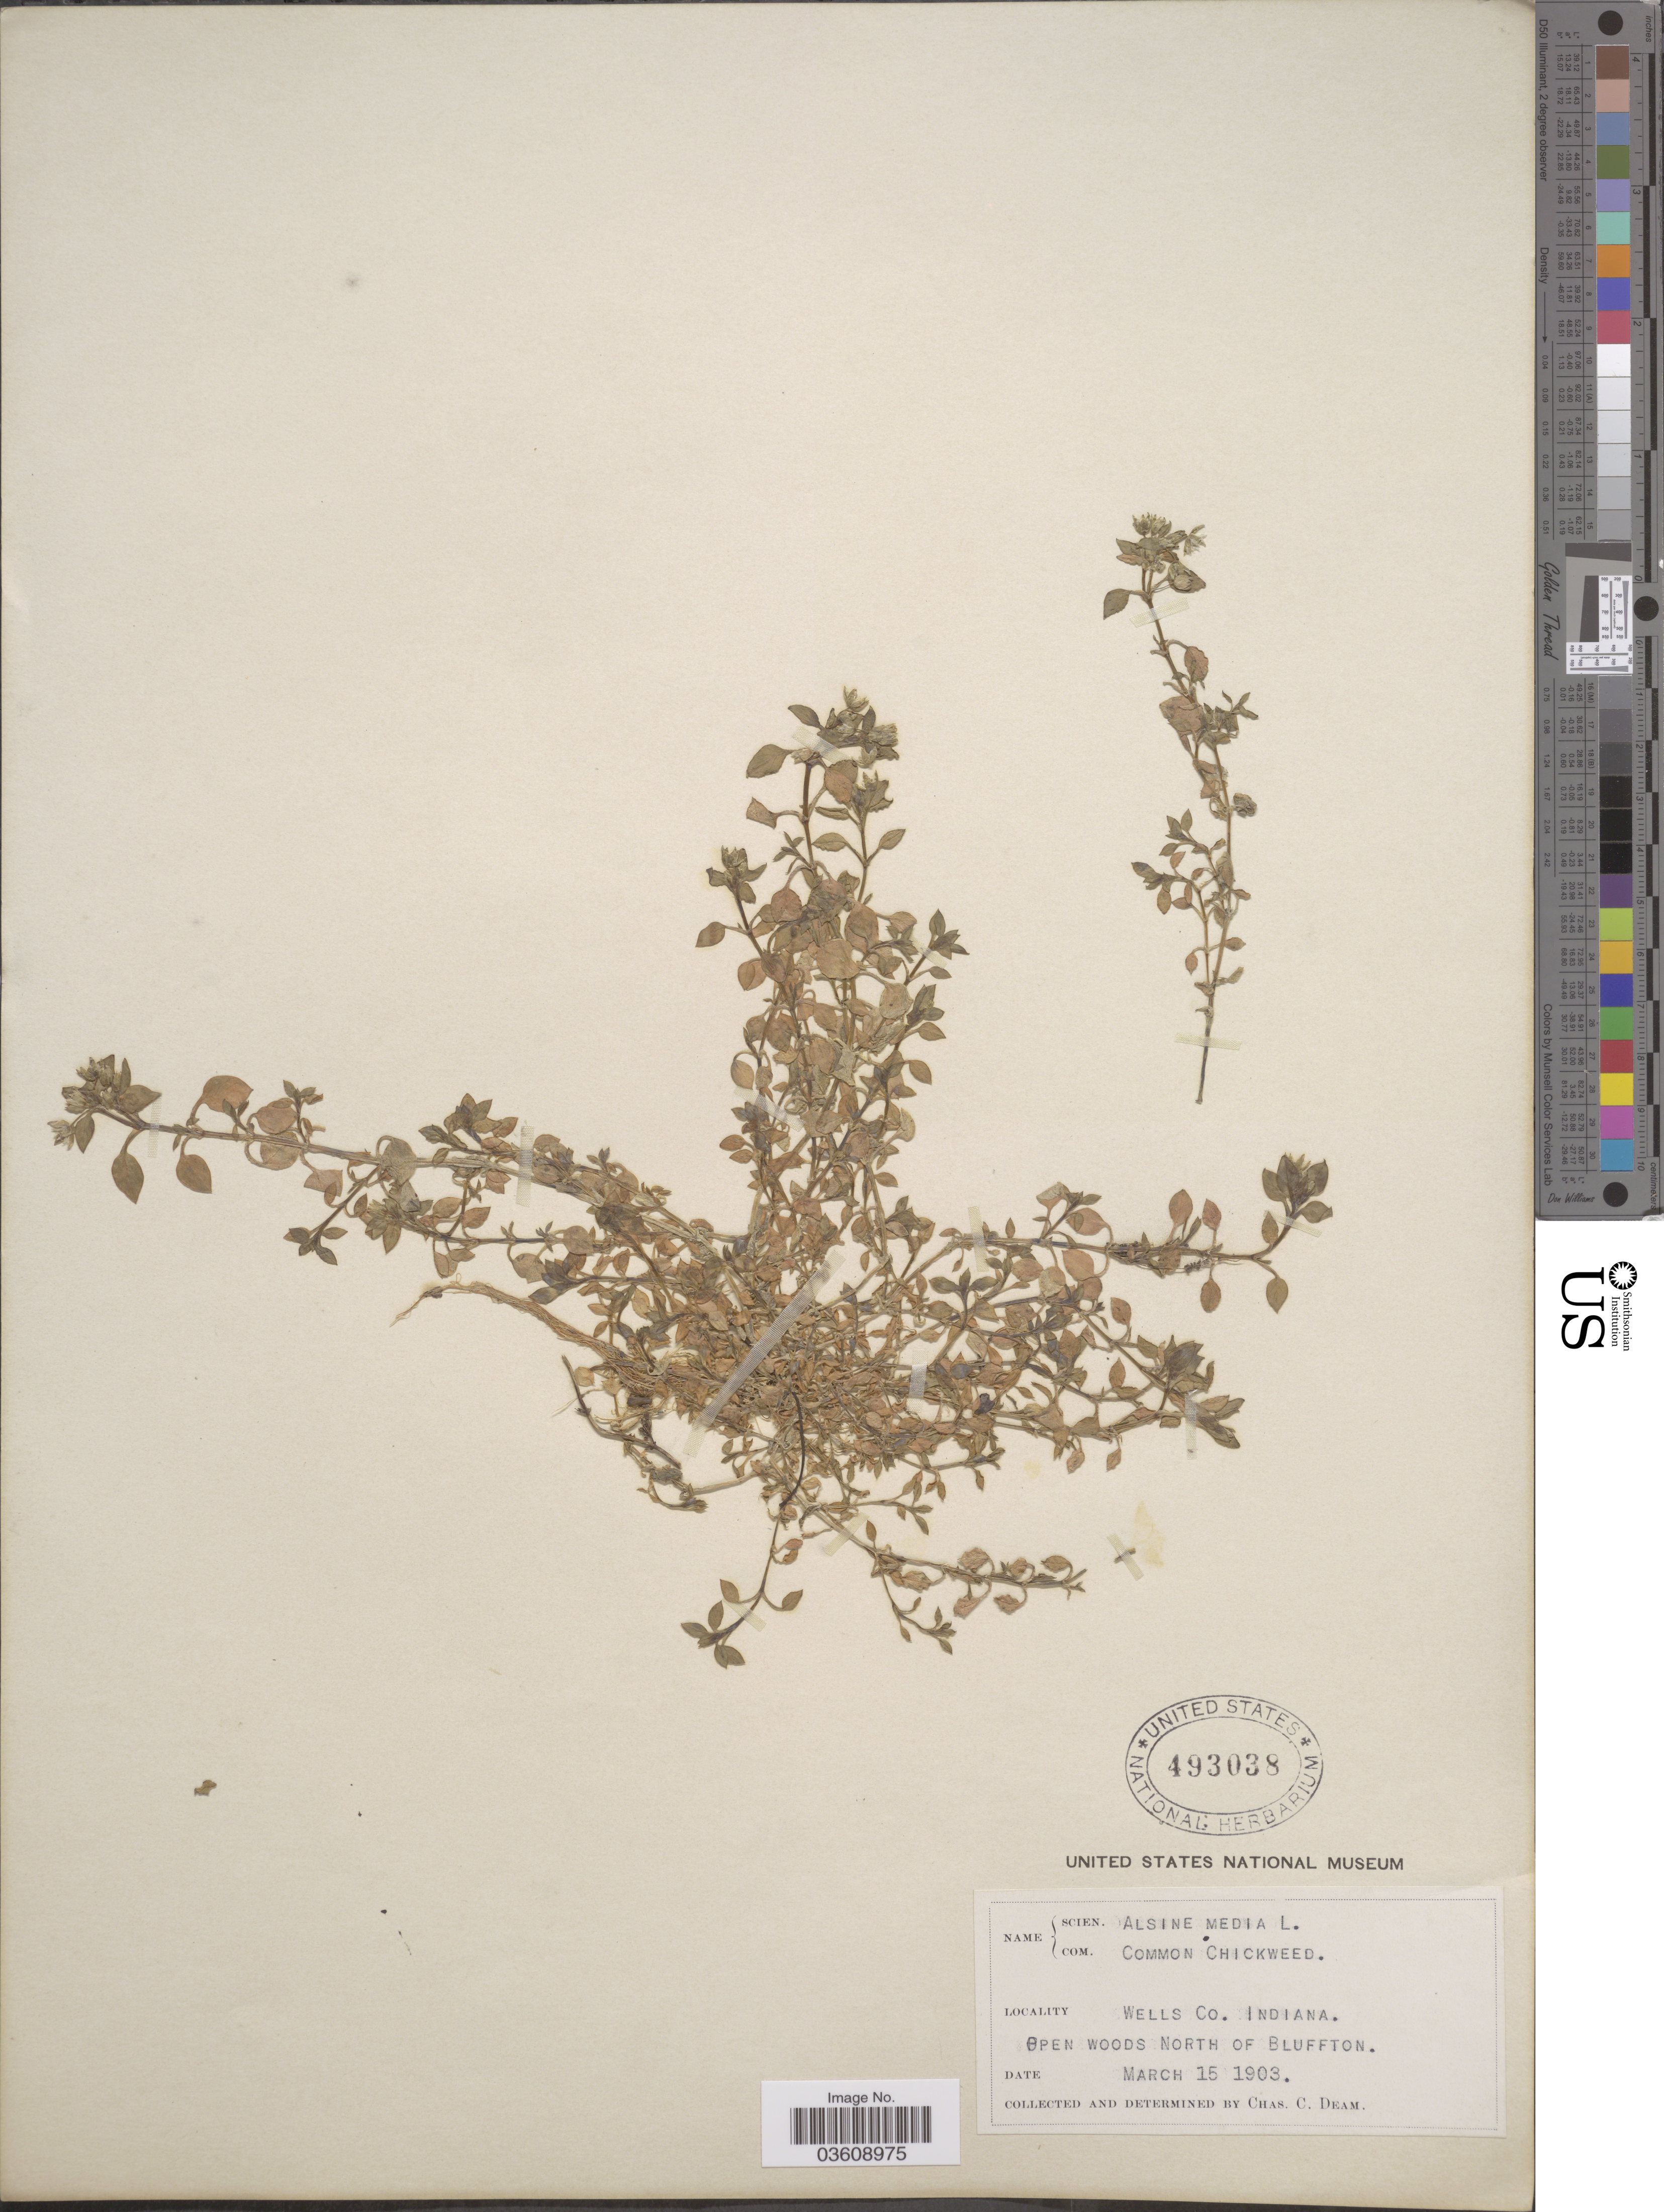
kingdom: Plantae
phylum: Tracheophyta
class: Magnoliopsida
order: Caryophyllales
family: Caryophyllaceae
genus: Stellaria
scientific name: Stellaria media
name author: (L.) Vill.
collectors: C. C. Deam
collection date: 1903-03-15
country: United States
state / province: Indiana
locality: Wells Co. Open woods north of Bluffton.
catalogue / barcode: US 493038